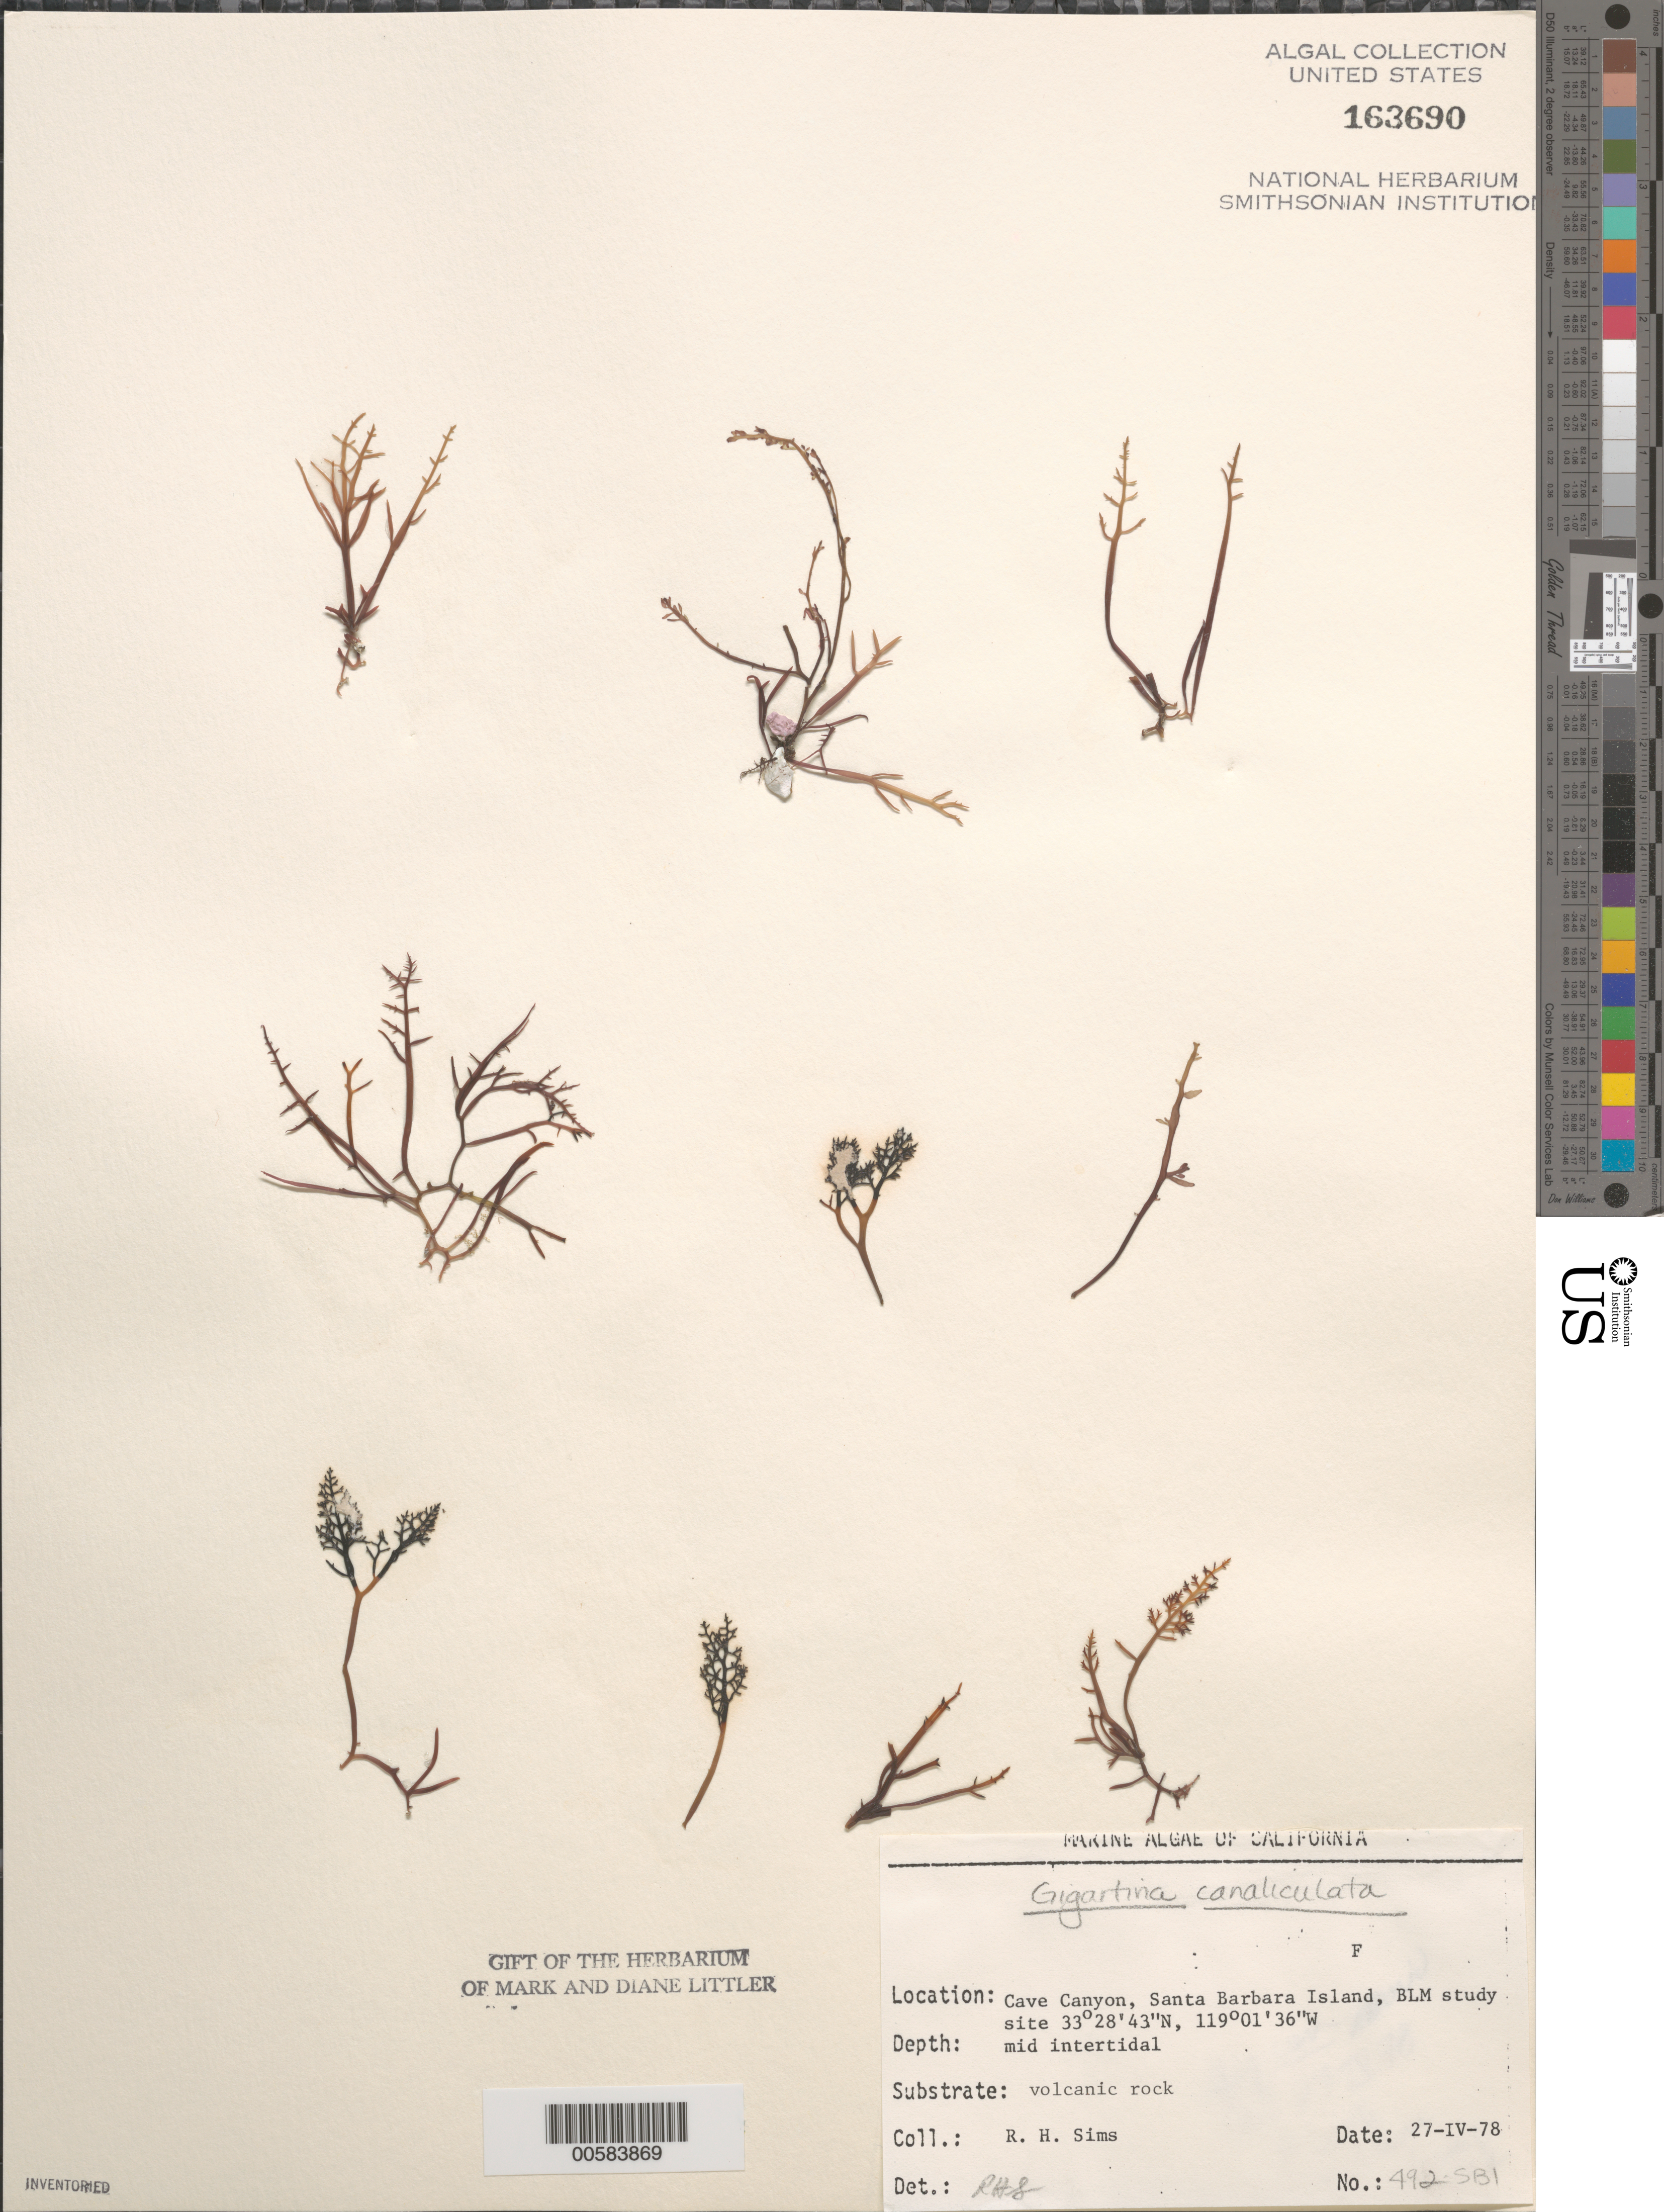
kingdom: Plantae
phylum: Rhodophyta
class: Florideophyceae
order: Gigartinales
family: Gigartinaceae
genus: Chondracanthus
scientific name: Chondracanthus canaliculatus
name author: (Harv.) Guiry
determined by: Algae name updating Project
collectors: R. H. Sims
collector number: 492-SBI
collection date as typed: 27 Apr 1978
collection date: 1978-04-27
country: United States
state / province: California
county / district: Santa Barbara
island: Santa Barbara Island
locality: Cave Canyon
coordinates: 33 28' 43" N, 119 01' 36" W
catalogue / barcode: US 163690